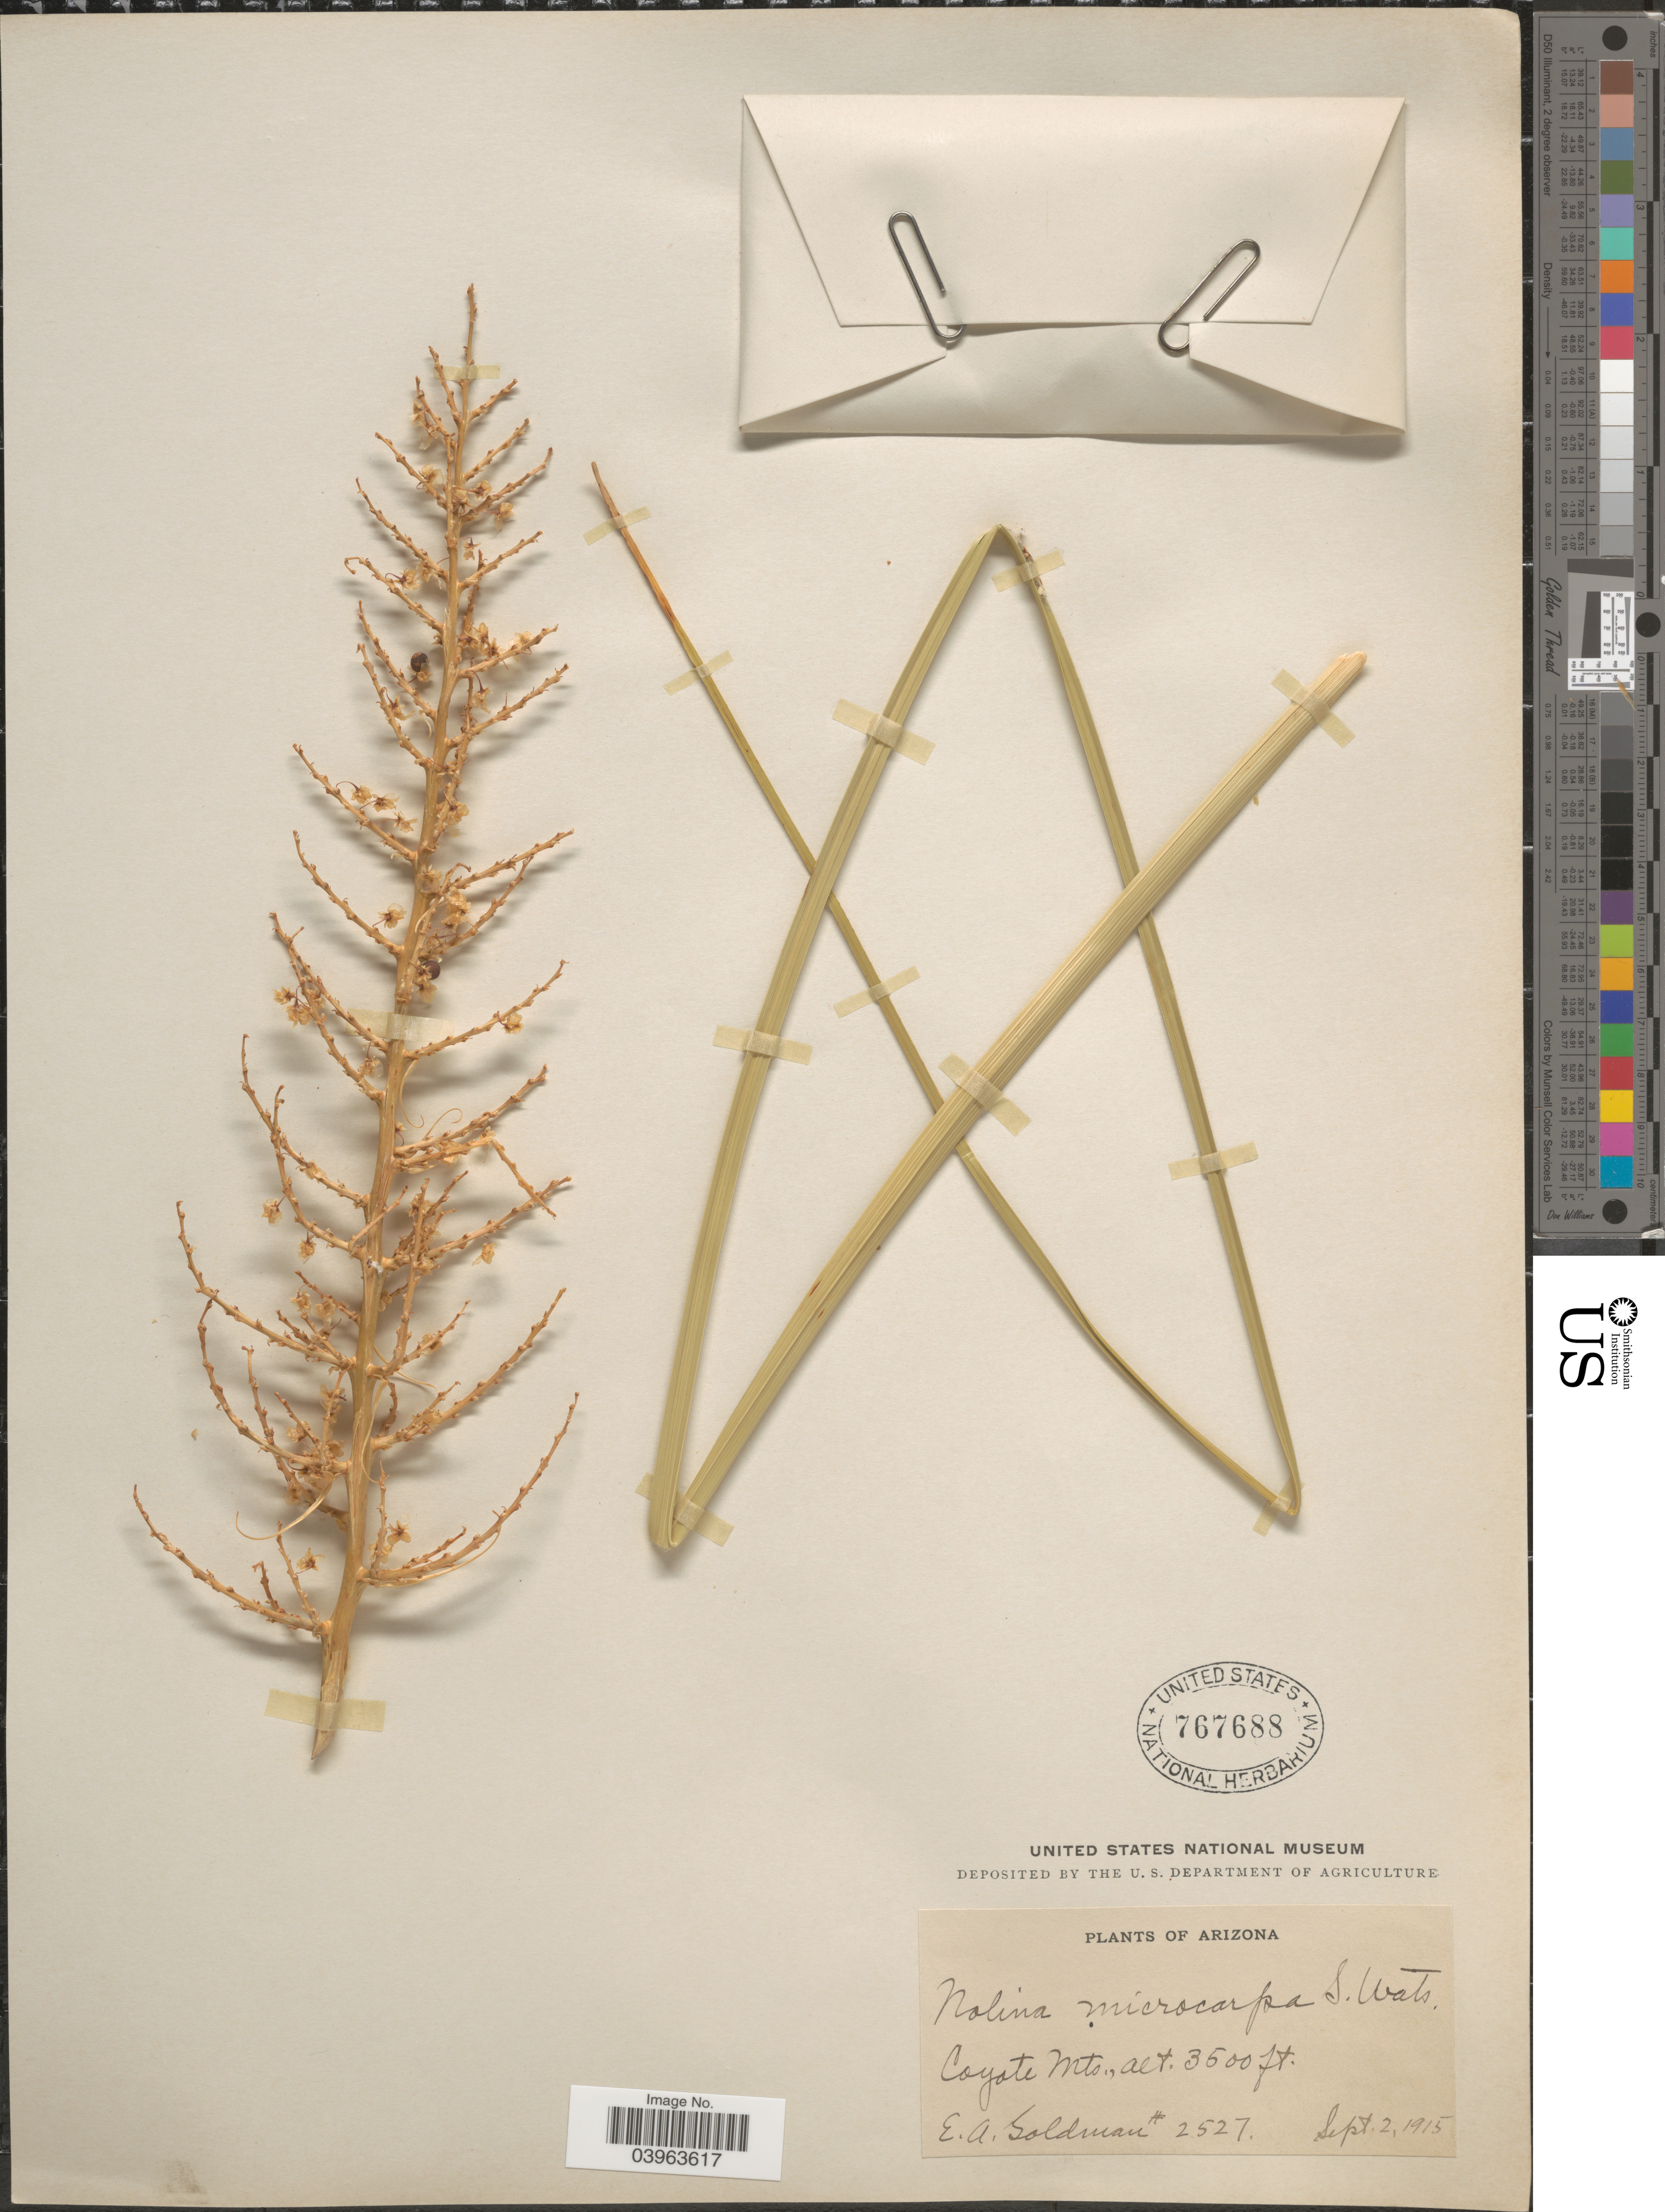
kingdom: Plantae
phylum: Tracheophyta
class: Liliopsida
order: Asparagales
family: Asparagaceae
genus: Nolina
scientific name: Nolina microcarpa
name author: S. Watson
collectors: E. A. Goldman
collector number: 2527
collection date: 1915-09-02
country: United States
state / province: Arizona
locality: Coyote Mts.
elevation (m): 1067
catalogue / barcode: US 767688